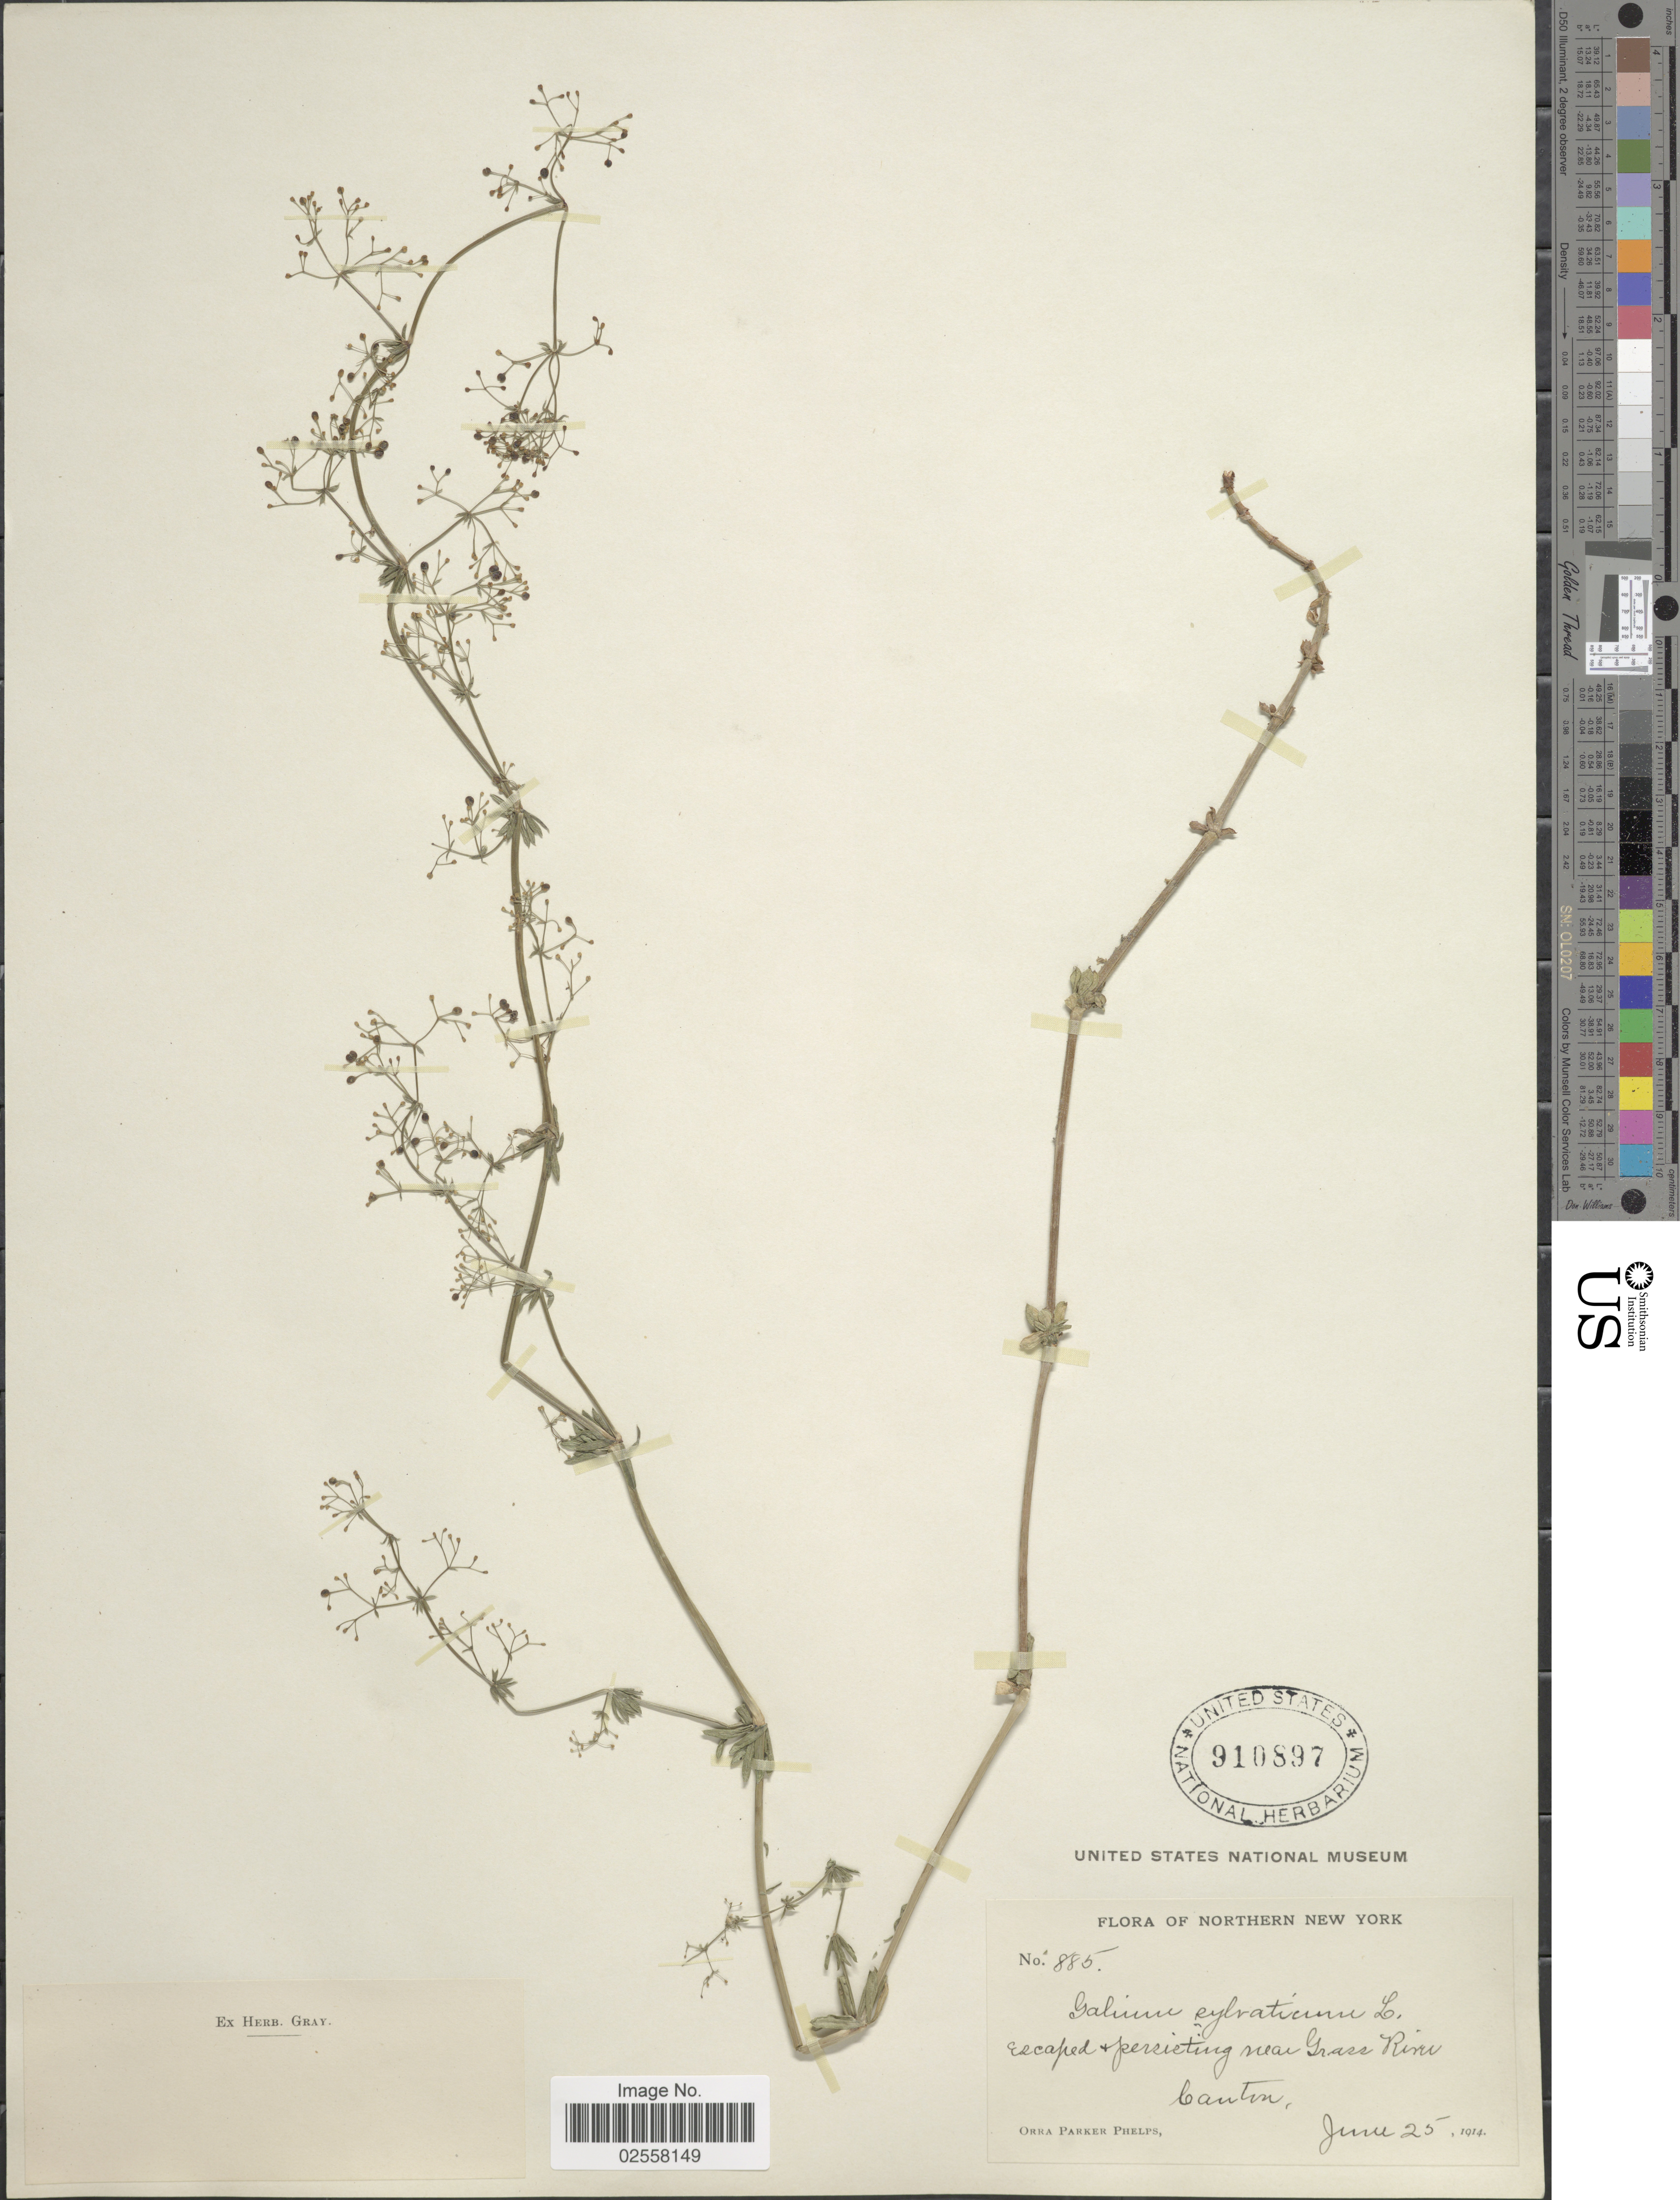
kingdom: Plantae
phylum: Tracheophyta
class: Magnoliopsida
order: Gentianales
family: Rubiaceae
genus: Galium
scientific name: Galium mollugo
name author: L.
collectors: O. P. Phelps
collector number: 885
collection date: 1914-06-25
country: United States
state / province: New York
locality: Northern New York, escaped & persisting near Grass River, Canton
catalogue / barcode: US 910897